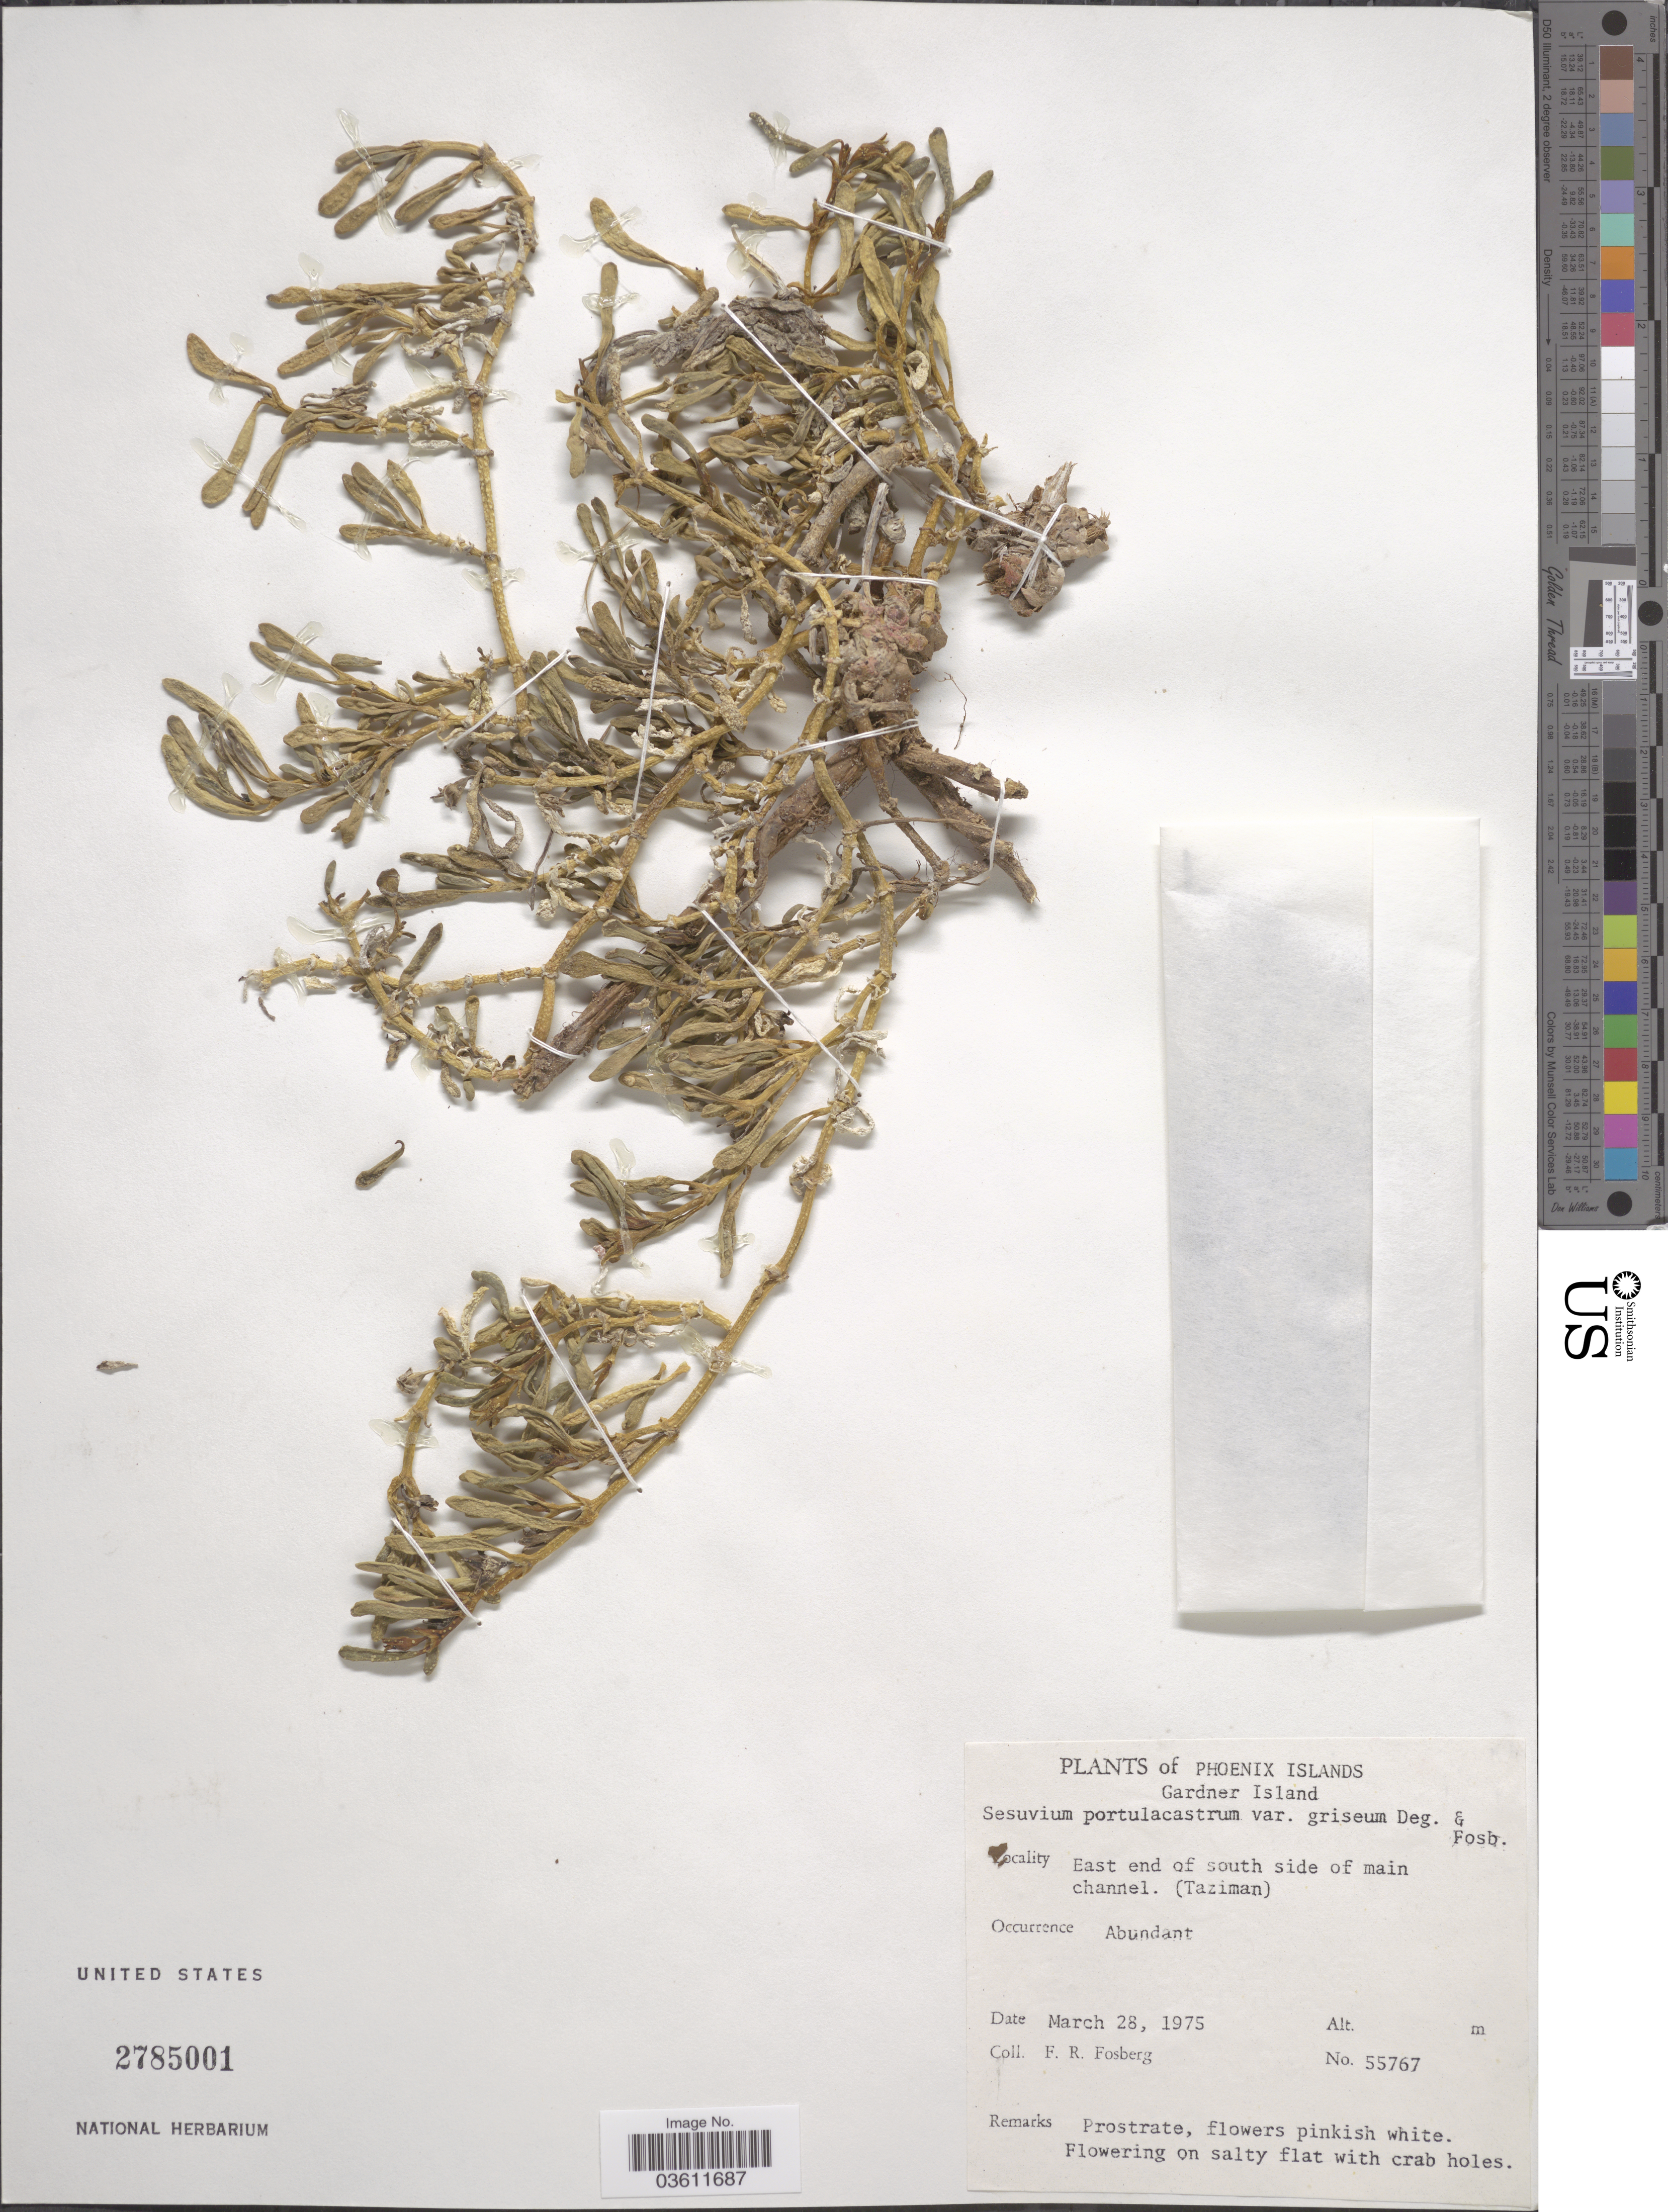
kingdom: Plantae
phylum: Tracheophyta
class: Magnoliopsida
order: Caryophyllales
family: Aizoaceae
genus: Sesuvium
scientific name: Sesuvium portulacastrum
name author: (L.) L.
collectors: F. R. Fosberg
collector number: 55767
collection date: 1975-03-28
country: Kiribati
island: Nikumaroro [Gardner] Atoll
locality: Phoenix Islands. Gardner Island. East end of south side of main channel. (Taziman).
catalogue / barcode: US 2785001